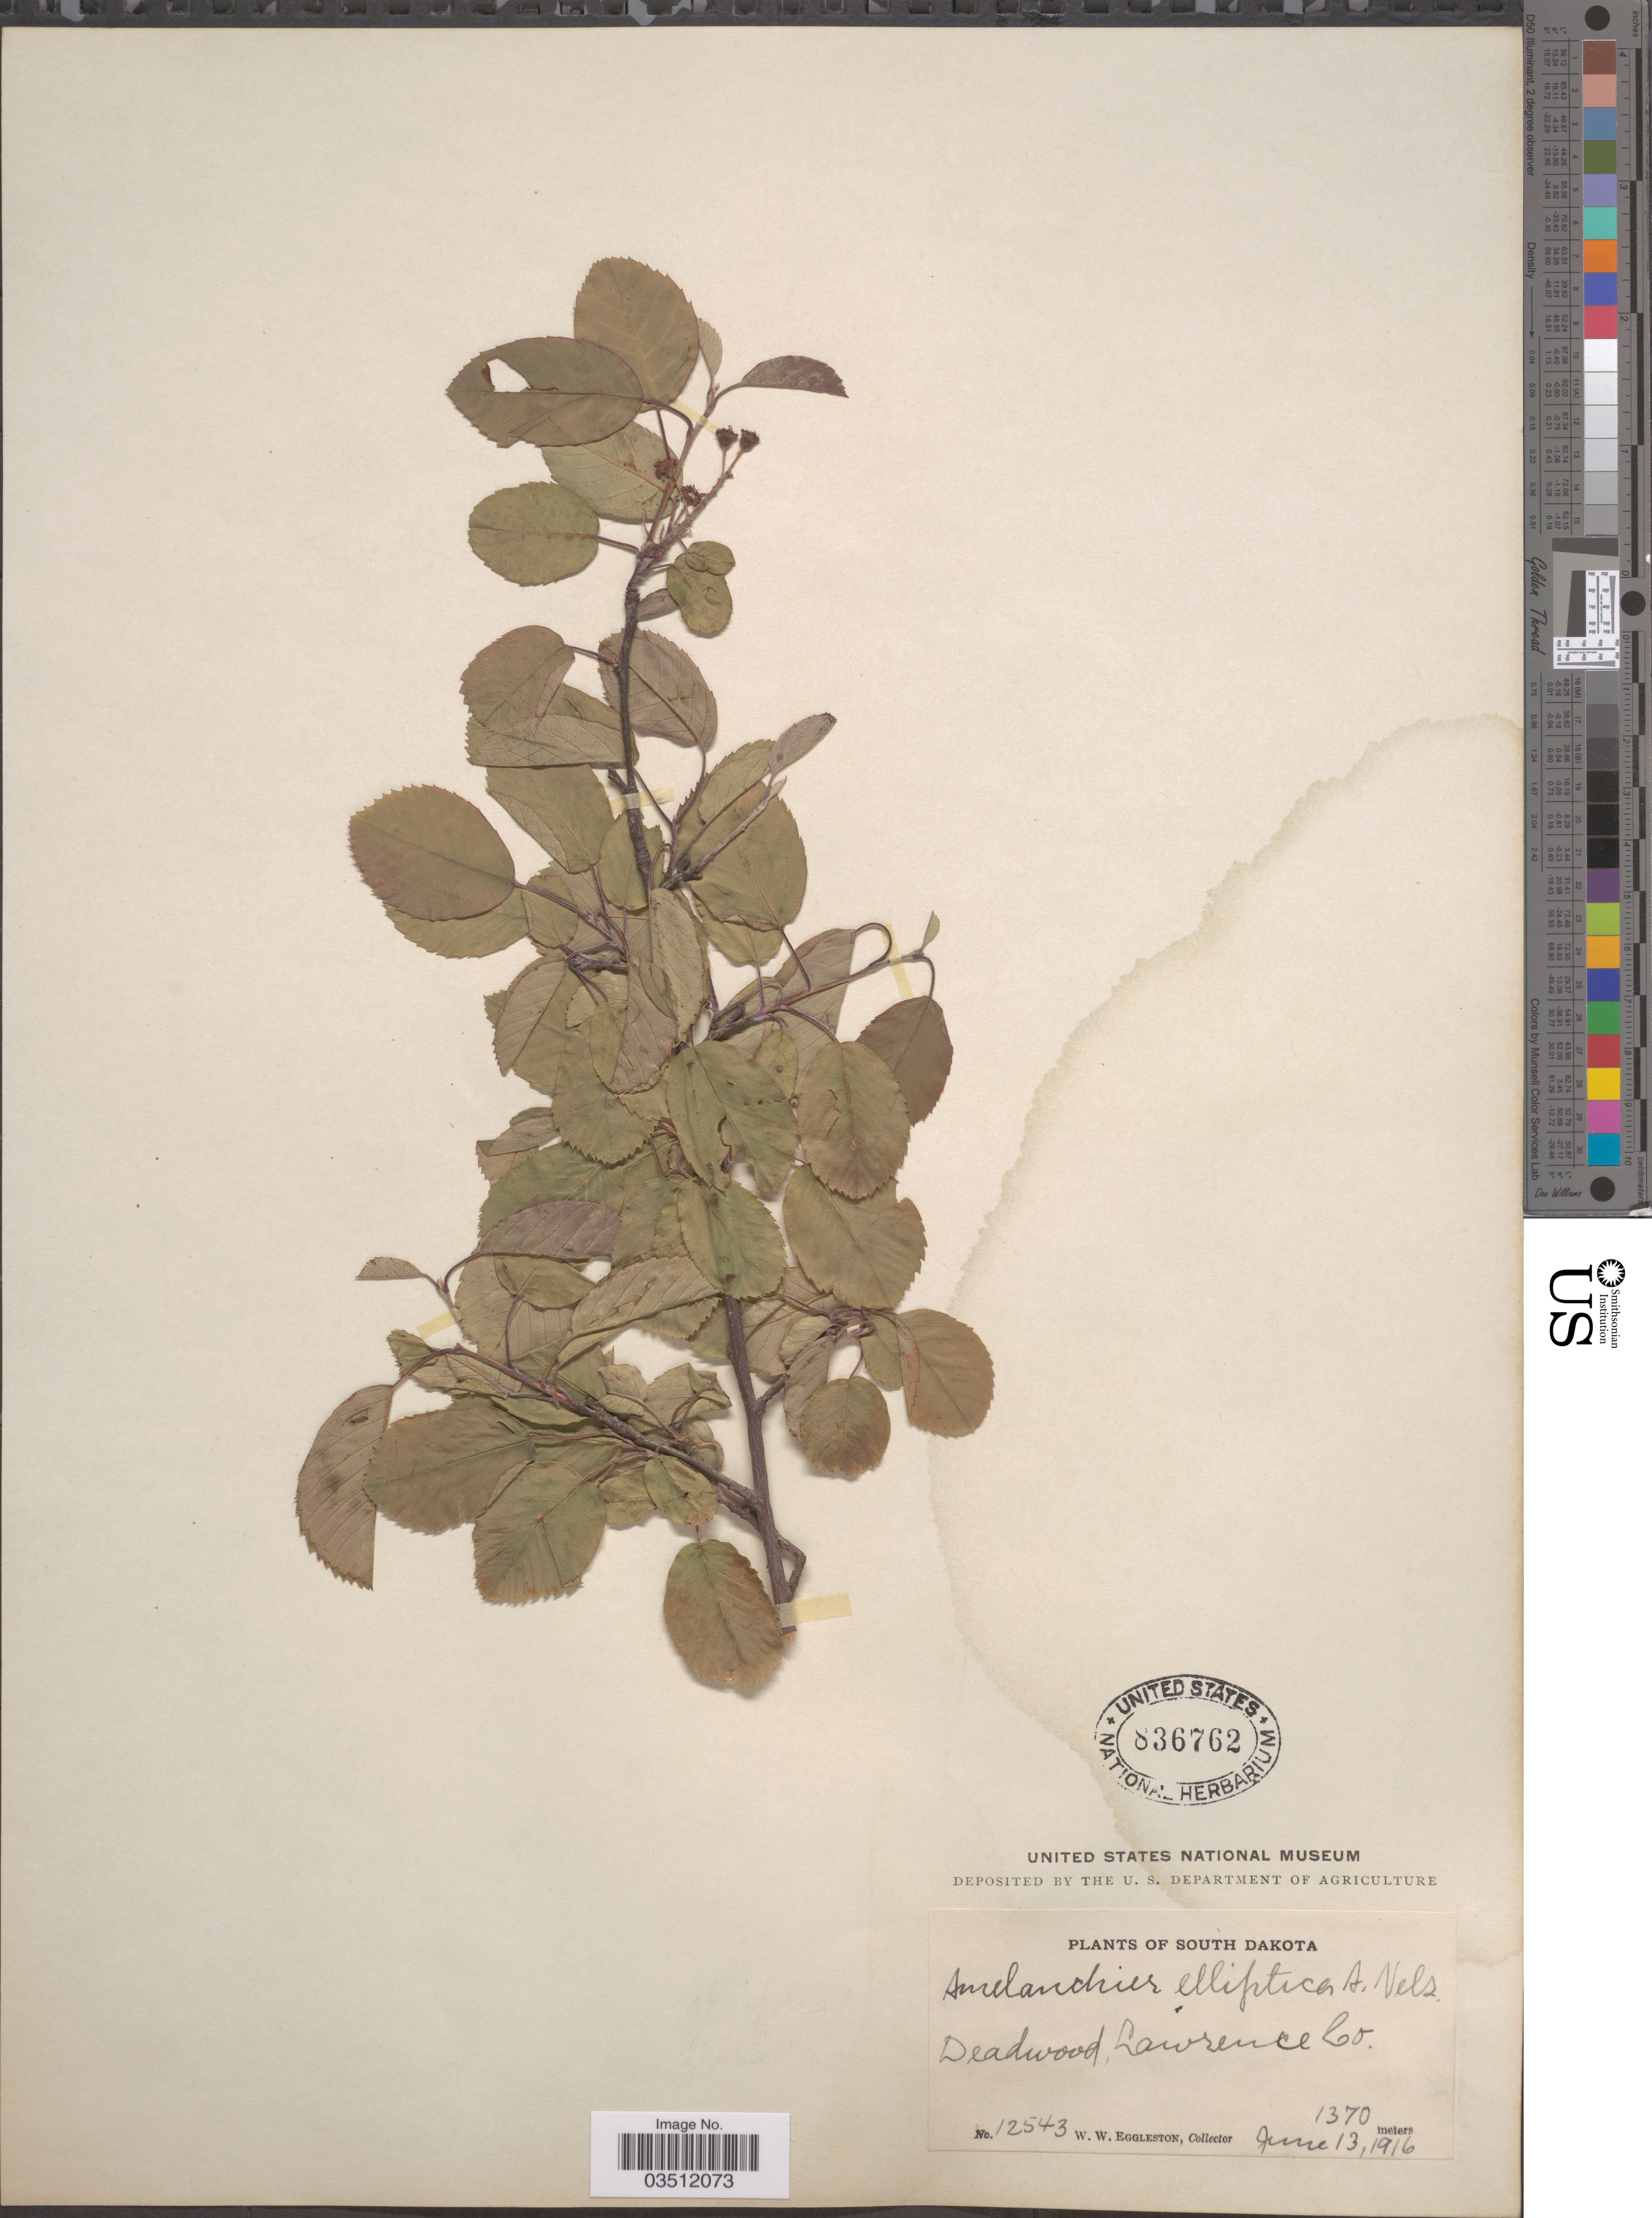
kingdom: Plantae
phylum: Tracheophyta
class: Magnoliopsida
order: Rosales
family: Rosaceae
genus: Amelanchier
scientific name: Amelanchier elliptica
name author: A. Nelson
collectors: W. W. Eggleston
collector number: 12543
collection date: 1913-06-13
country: United States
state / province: South Dakota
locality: Deadwood, Lawrence Co.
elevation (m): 1370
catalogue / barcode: US 836762